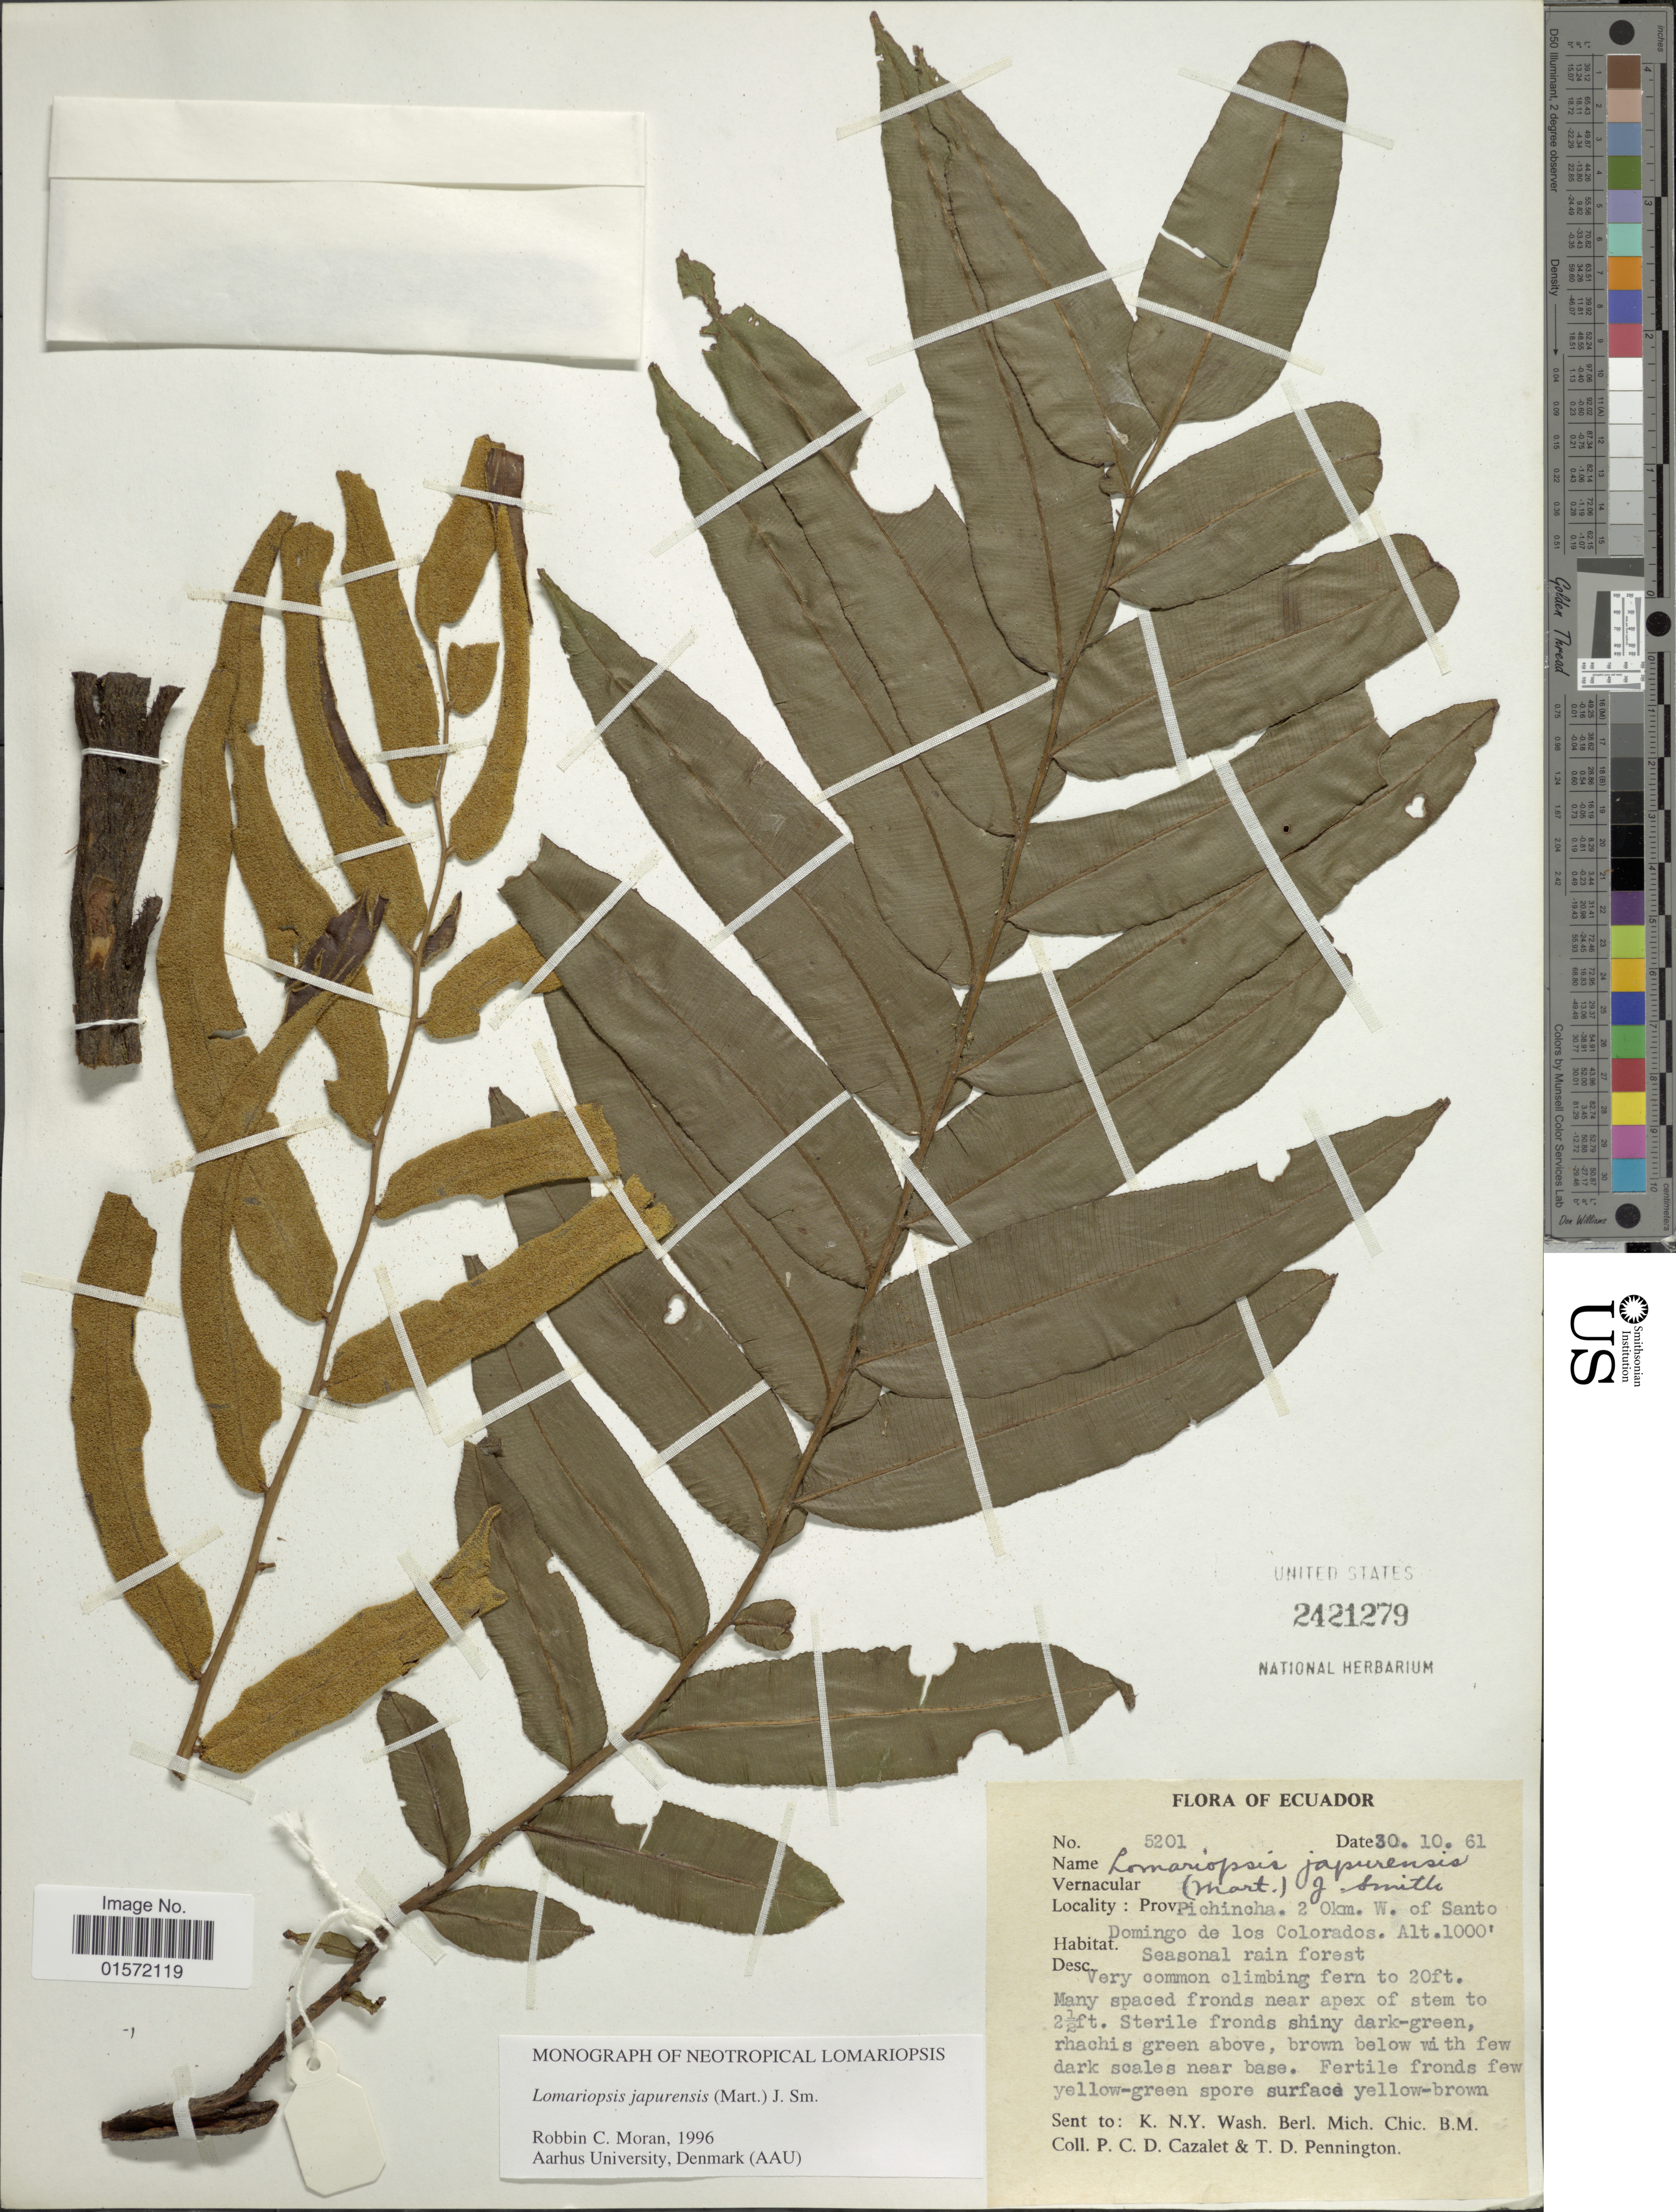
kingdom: Plantae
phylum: Tracheophyta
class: Polypodiopsida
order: Polypodiales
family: Lomariopsidaceae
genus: Lomariopsis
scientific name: Lomariopsis japurensis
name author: (Mart.) J. Sm.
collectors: P. C. D. Cazalet & T. D. Pennington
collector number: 5201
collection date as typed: Transcribed d/m/y: 30/10/61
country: Ecuador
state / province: Pichincha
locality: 20 km. W. of Santo Domingo de los Colorados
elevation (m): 305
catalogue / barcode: US 2421279